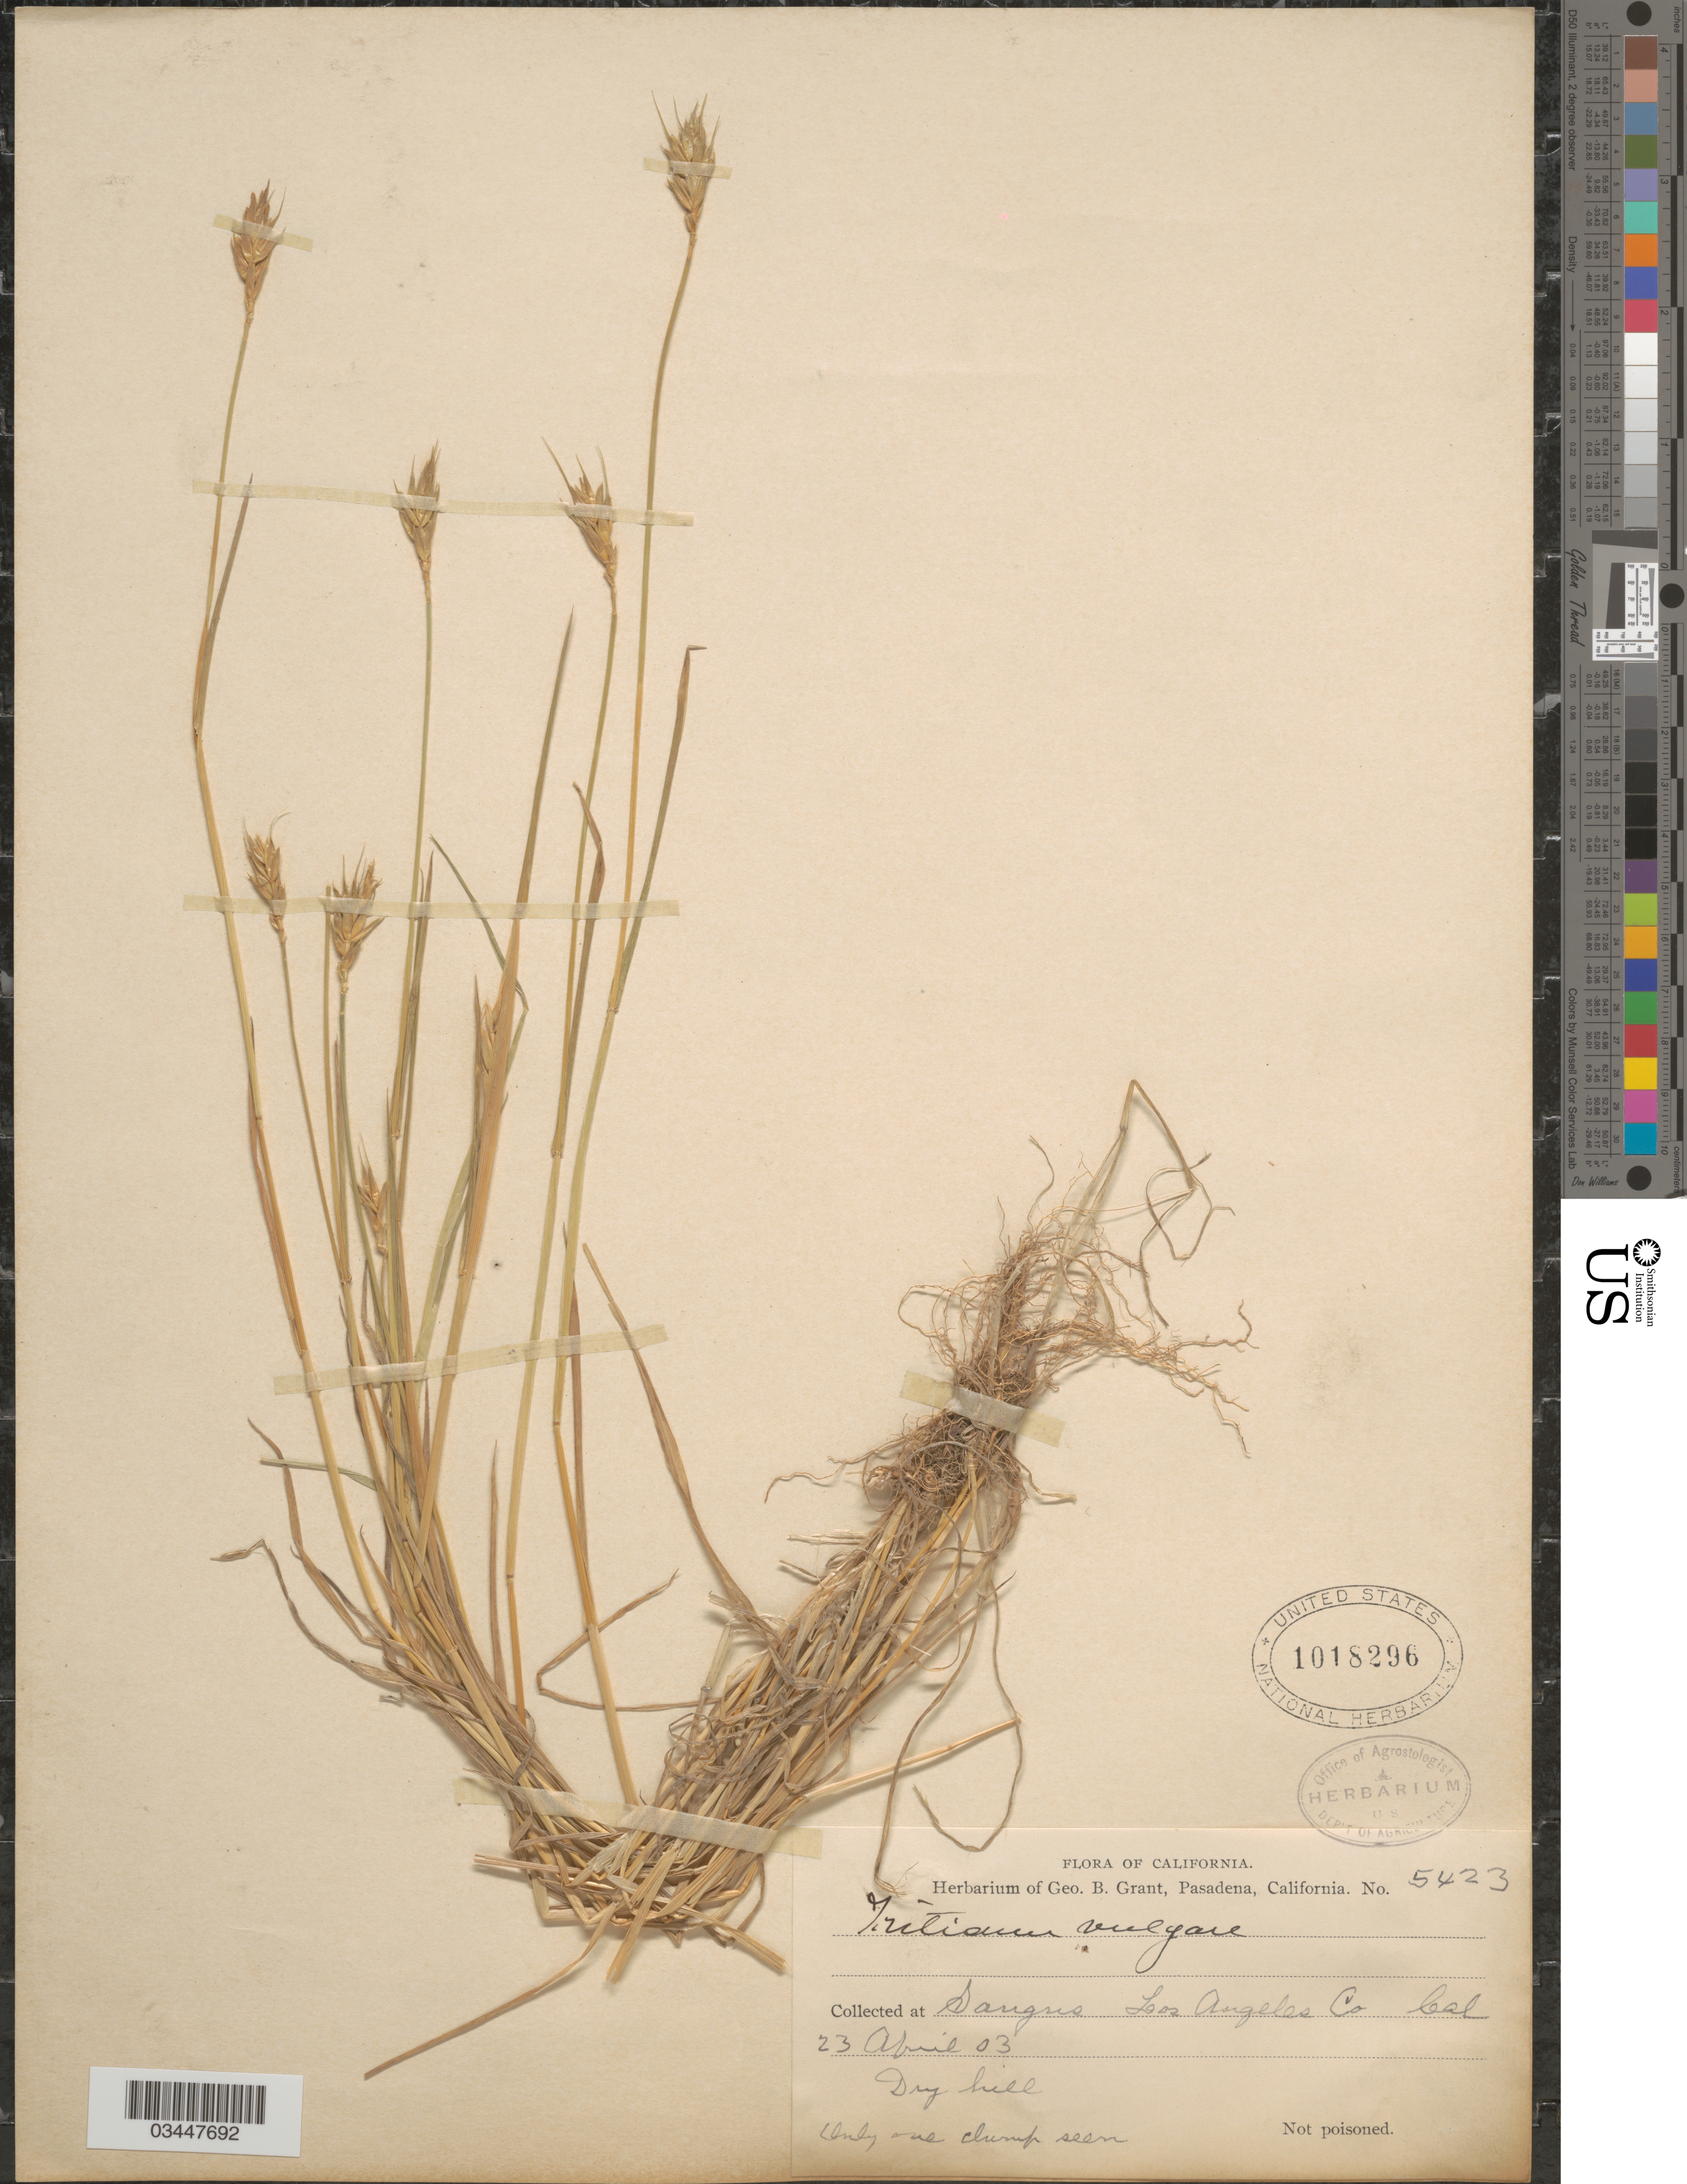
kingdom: Plantae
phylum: Tracheophyta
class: Liliopsida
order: Poales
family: Poaceae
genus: Triticum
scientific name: Triticum aestivum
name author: L.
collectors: ex herb. Geo. B. Grant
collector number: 5423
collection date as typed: Transcribed d/m/y: 23/4/3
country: United States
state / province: California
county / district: Los Angeles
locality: Sangus. Los Angeles Co.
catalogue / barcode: US 1018296